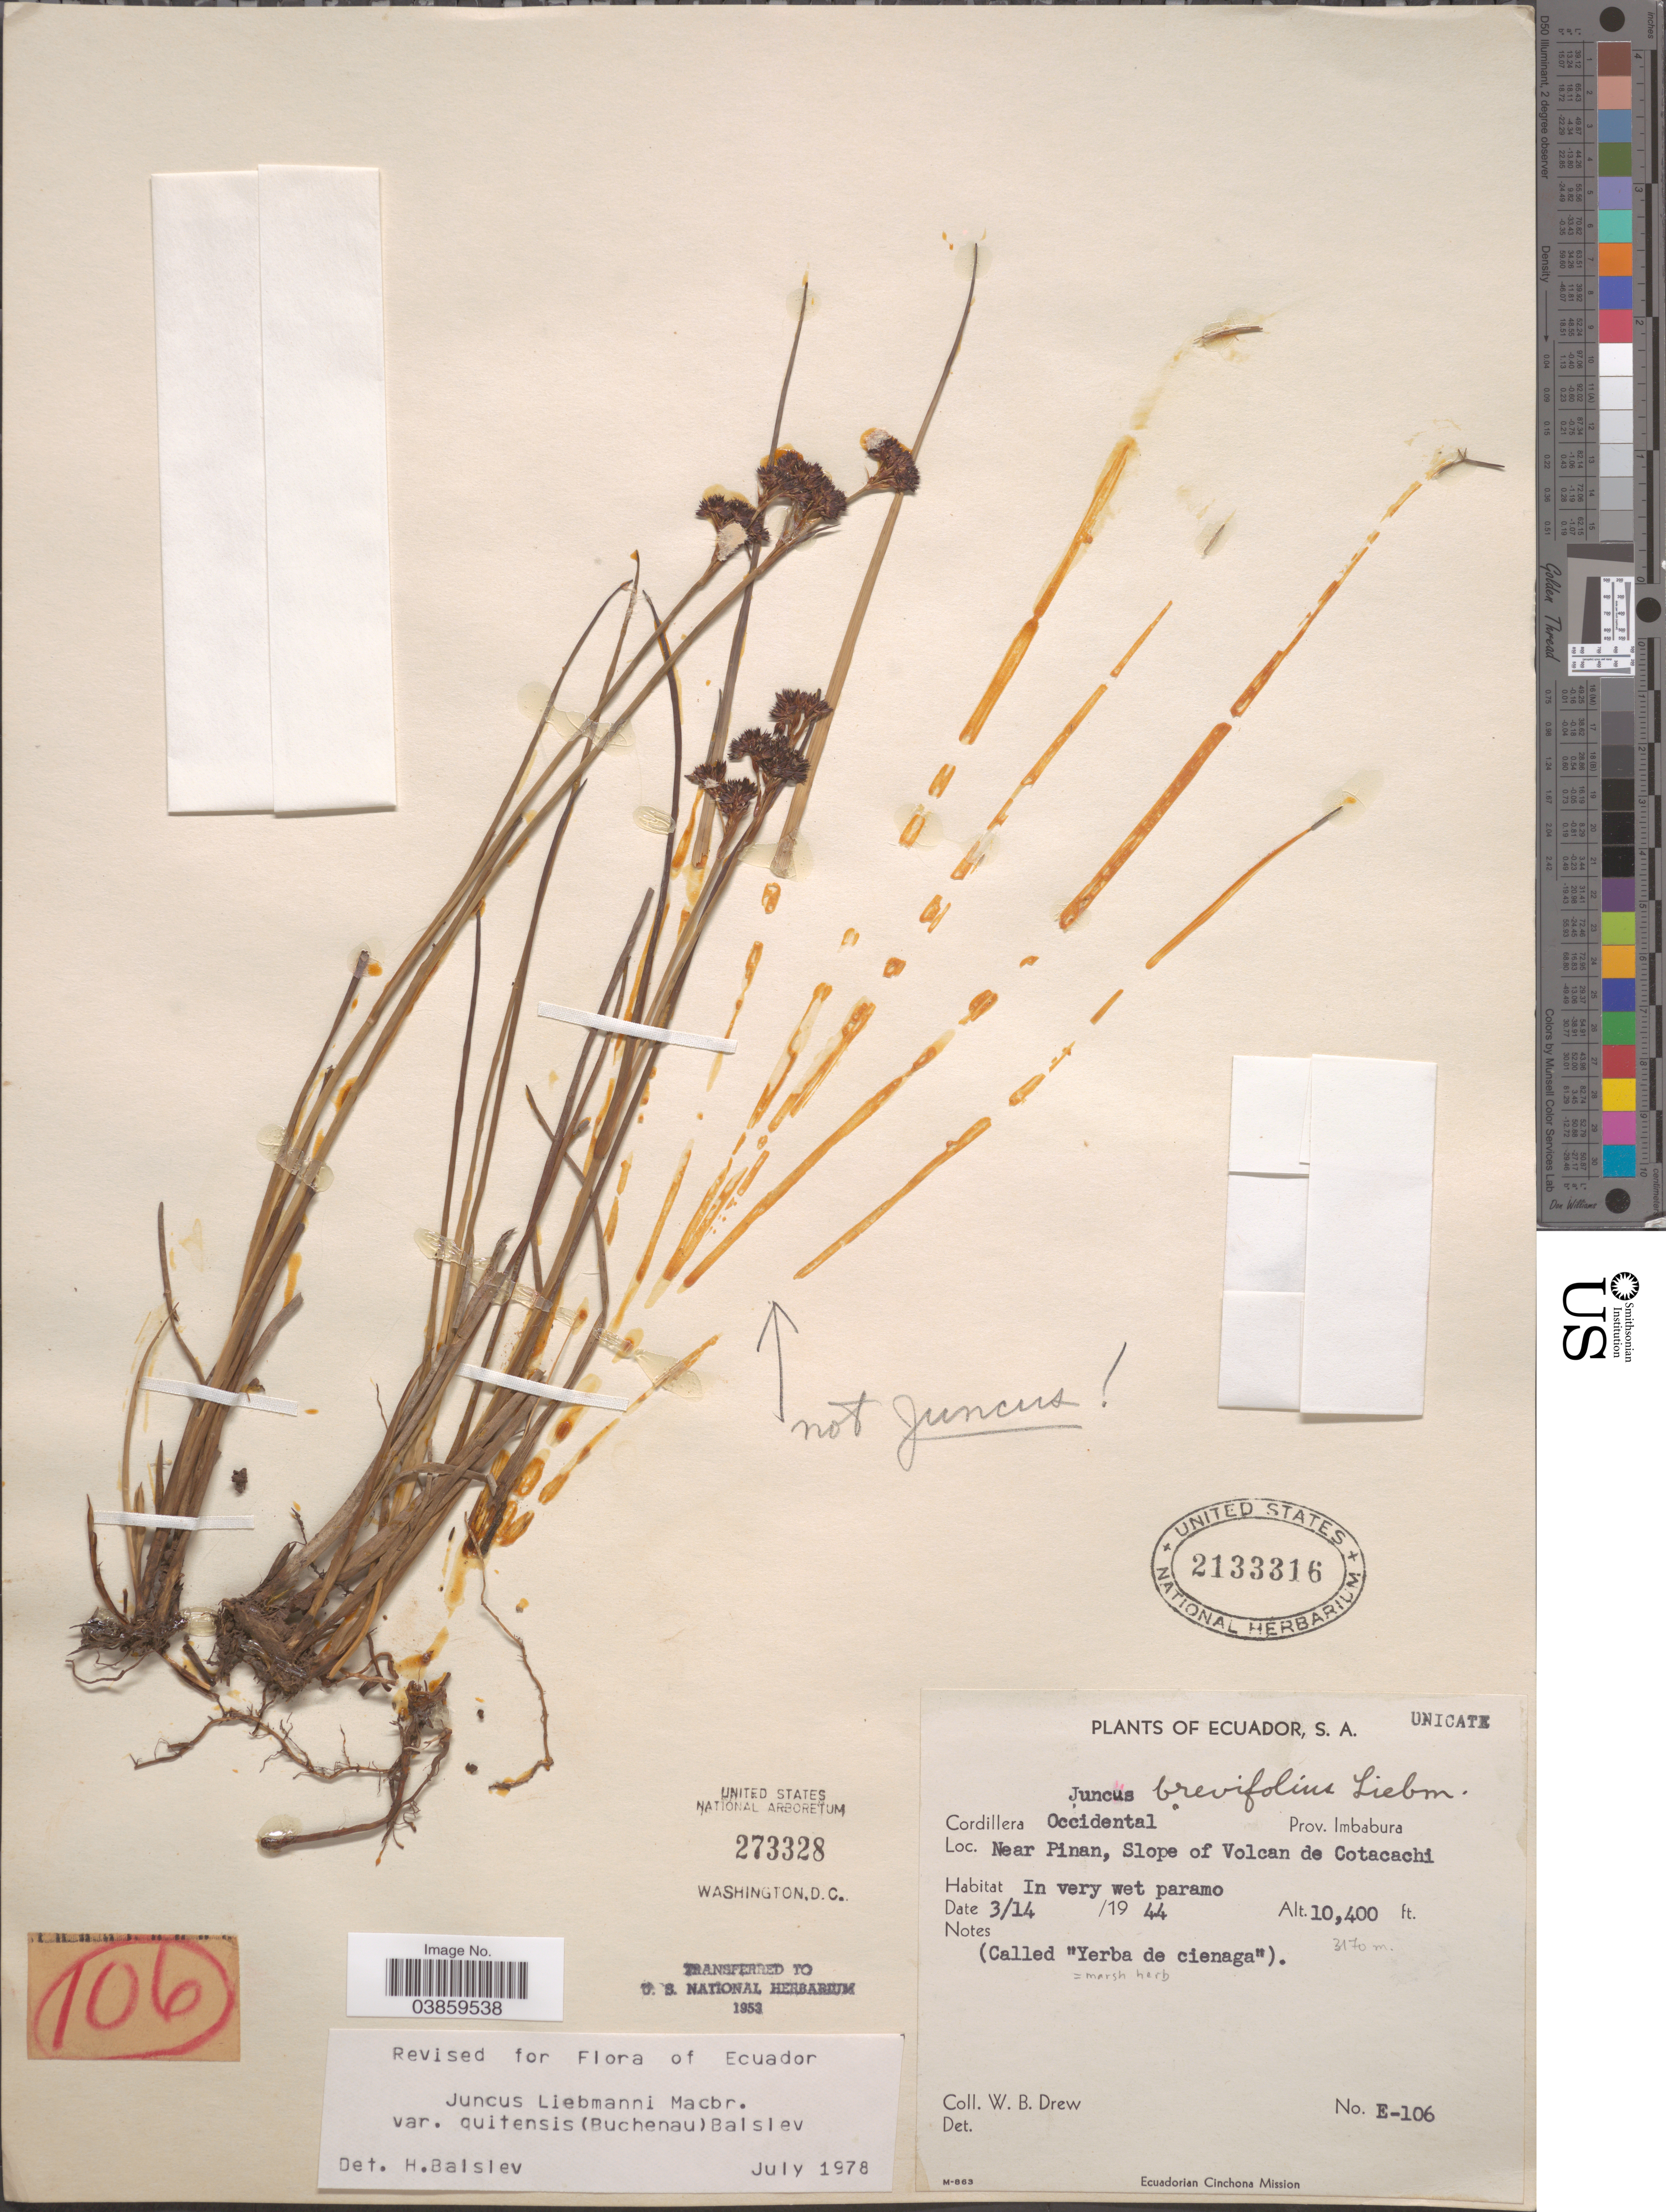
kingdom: Plantae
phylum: Tracheophyta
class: Liliopsida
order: Poales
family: Juncaceae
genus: Juncus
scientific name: Juncus liebmannii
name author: J.F. Macbr.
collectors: W. B. Drew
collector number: E-106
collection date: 1944-03-14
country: Ecuador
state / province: Imbabura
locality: Cordillera Occidental. Near Pinan, Slope of Volcan de Cotacachi.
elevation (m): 3170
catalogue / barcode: US 2133316